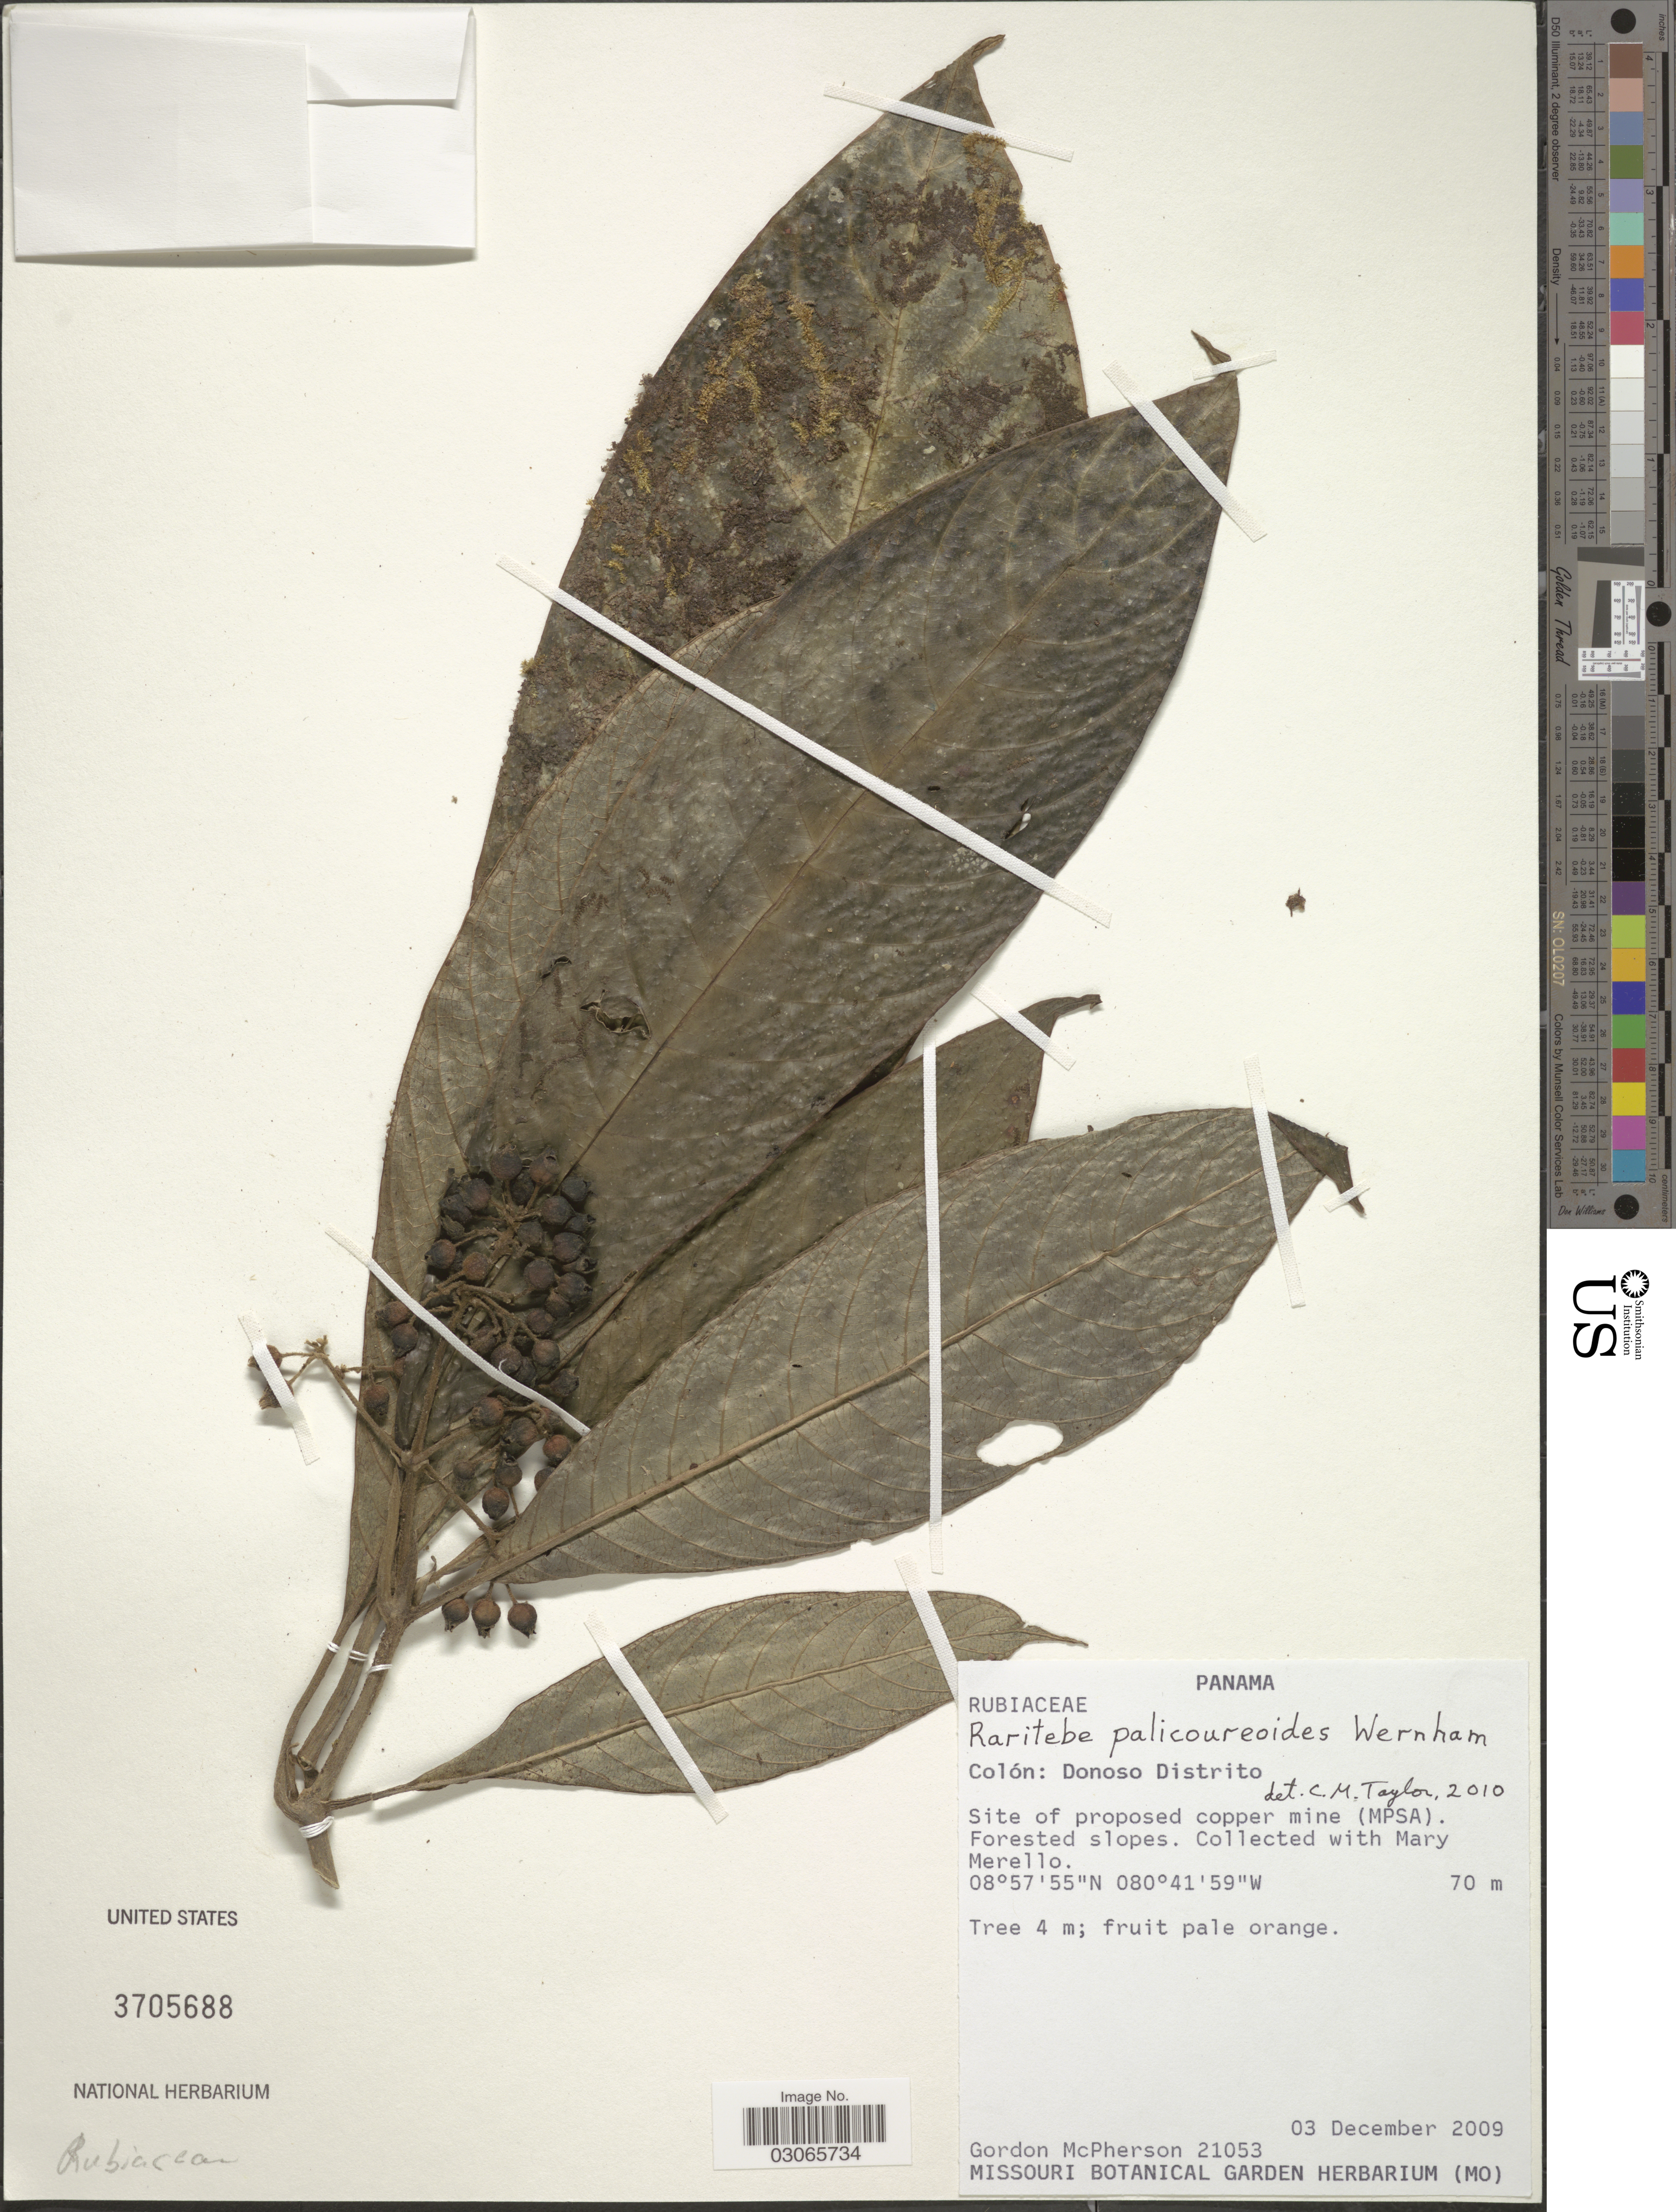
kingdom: Plantae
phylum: Tracheophyta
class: Magnoliopsida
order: Gentianales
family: Rubiaceae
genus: Raritebe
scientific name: Raritebe palicoureoides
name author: Wernham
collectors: G. D. McPherson & M. Merello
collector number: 21053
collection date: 2009-12-03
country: Panama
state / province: Colón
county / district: Donoso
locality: Donoso Distrito. Site of proposed copper mine (MPSA).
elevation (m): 70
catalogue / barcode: US 3705688